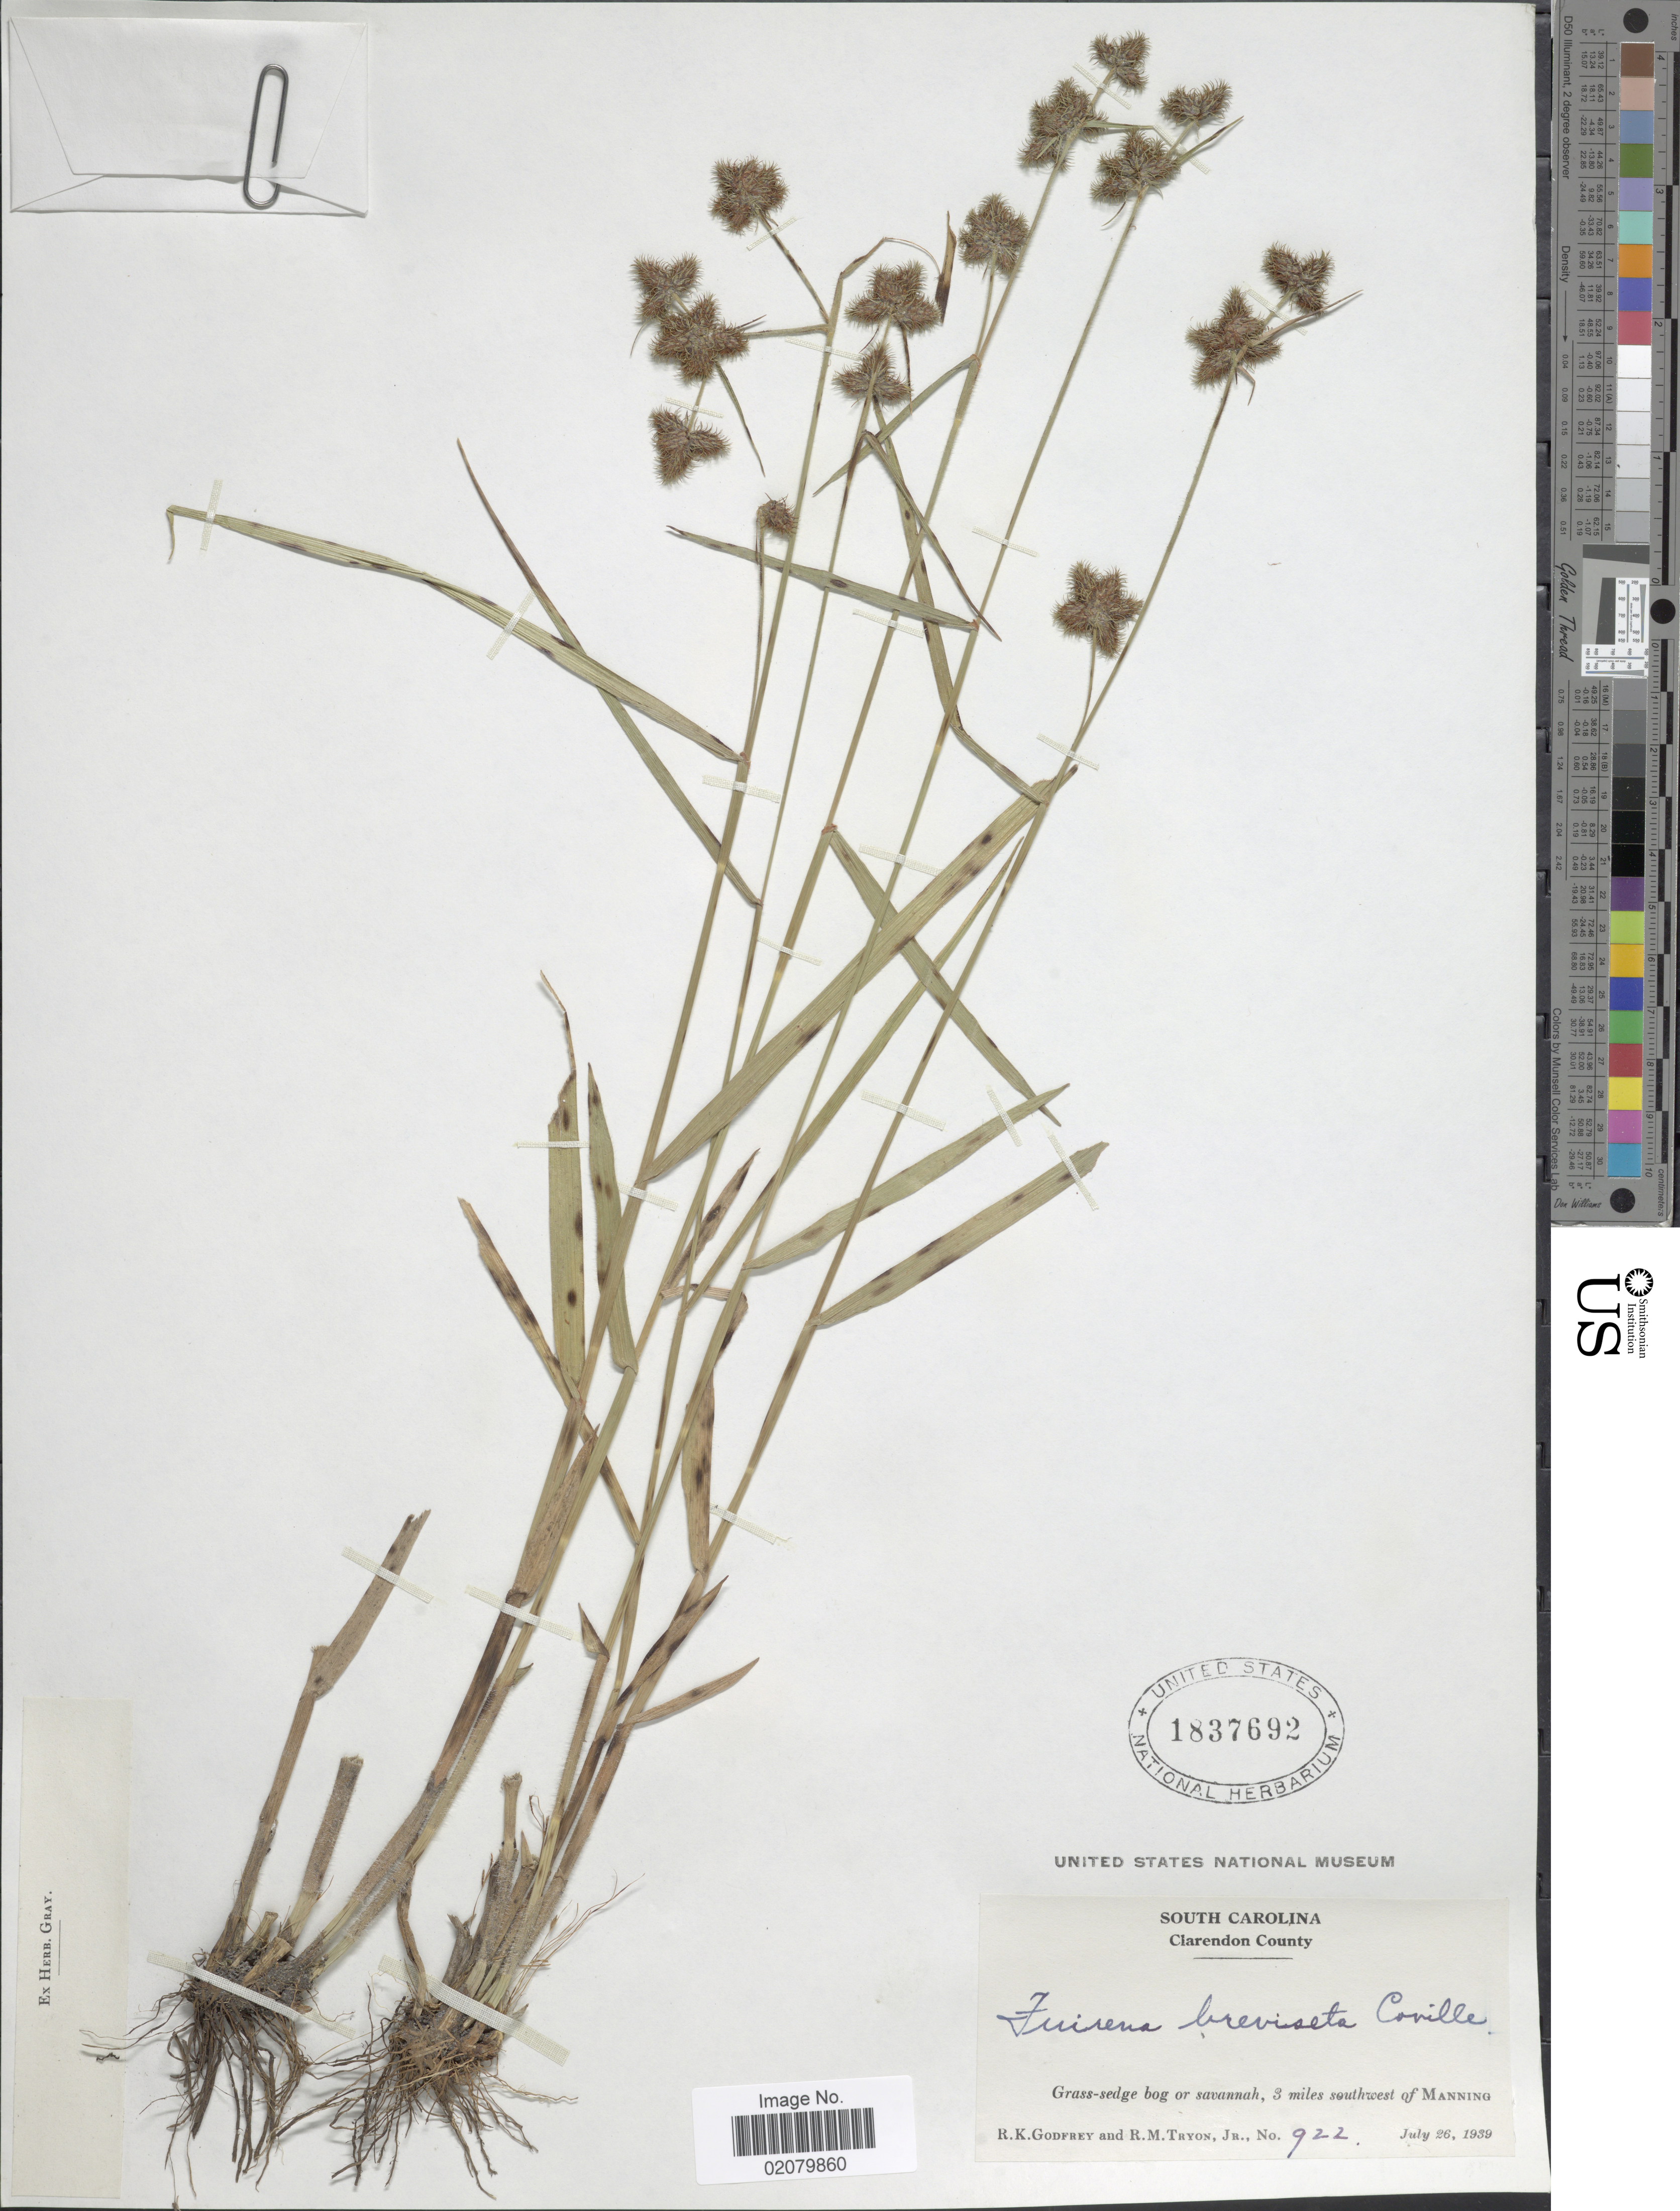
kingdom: Plantae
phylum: Tracheophyta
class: Liliopsida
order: Poales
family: Cyperaceae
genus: Fuirena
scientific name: Fuirena squarrosa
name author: Michx.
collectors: R. K. Godfrey & R. M. Tryon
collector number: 922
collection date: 1939-07-26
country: United States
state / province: South Carolina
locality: Clarendon County, 3 miles southwest of Manning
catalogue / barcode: US 1837692